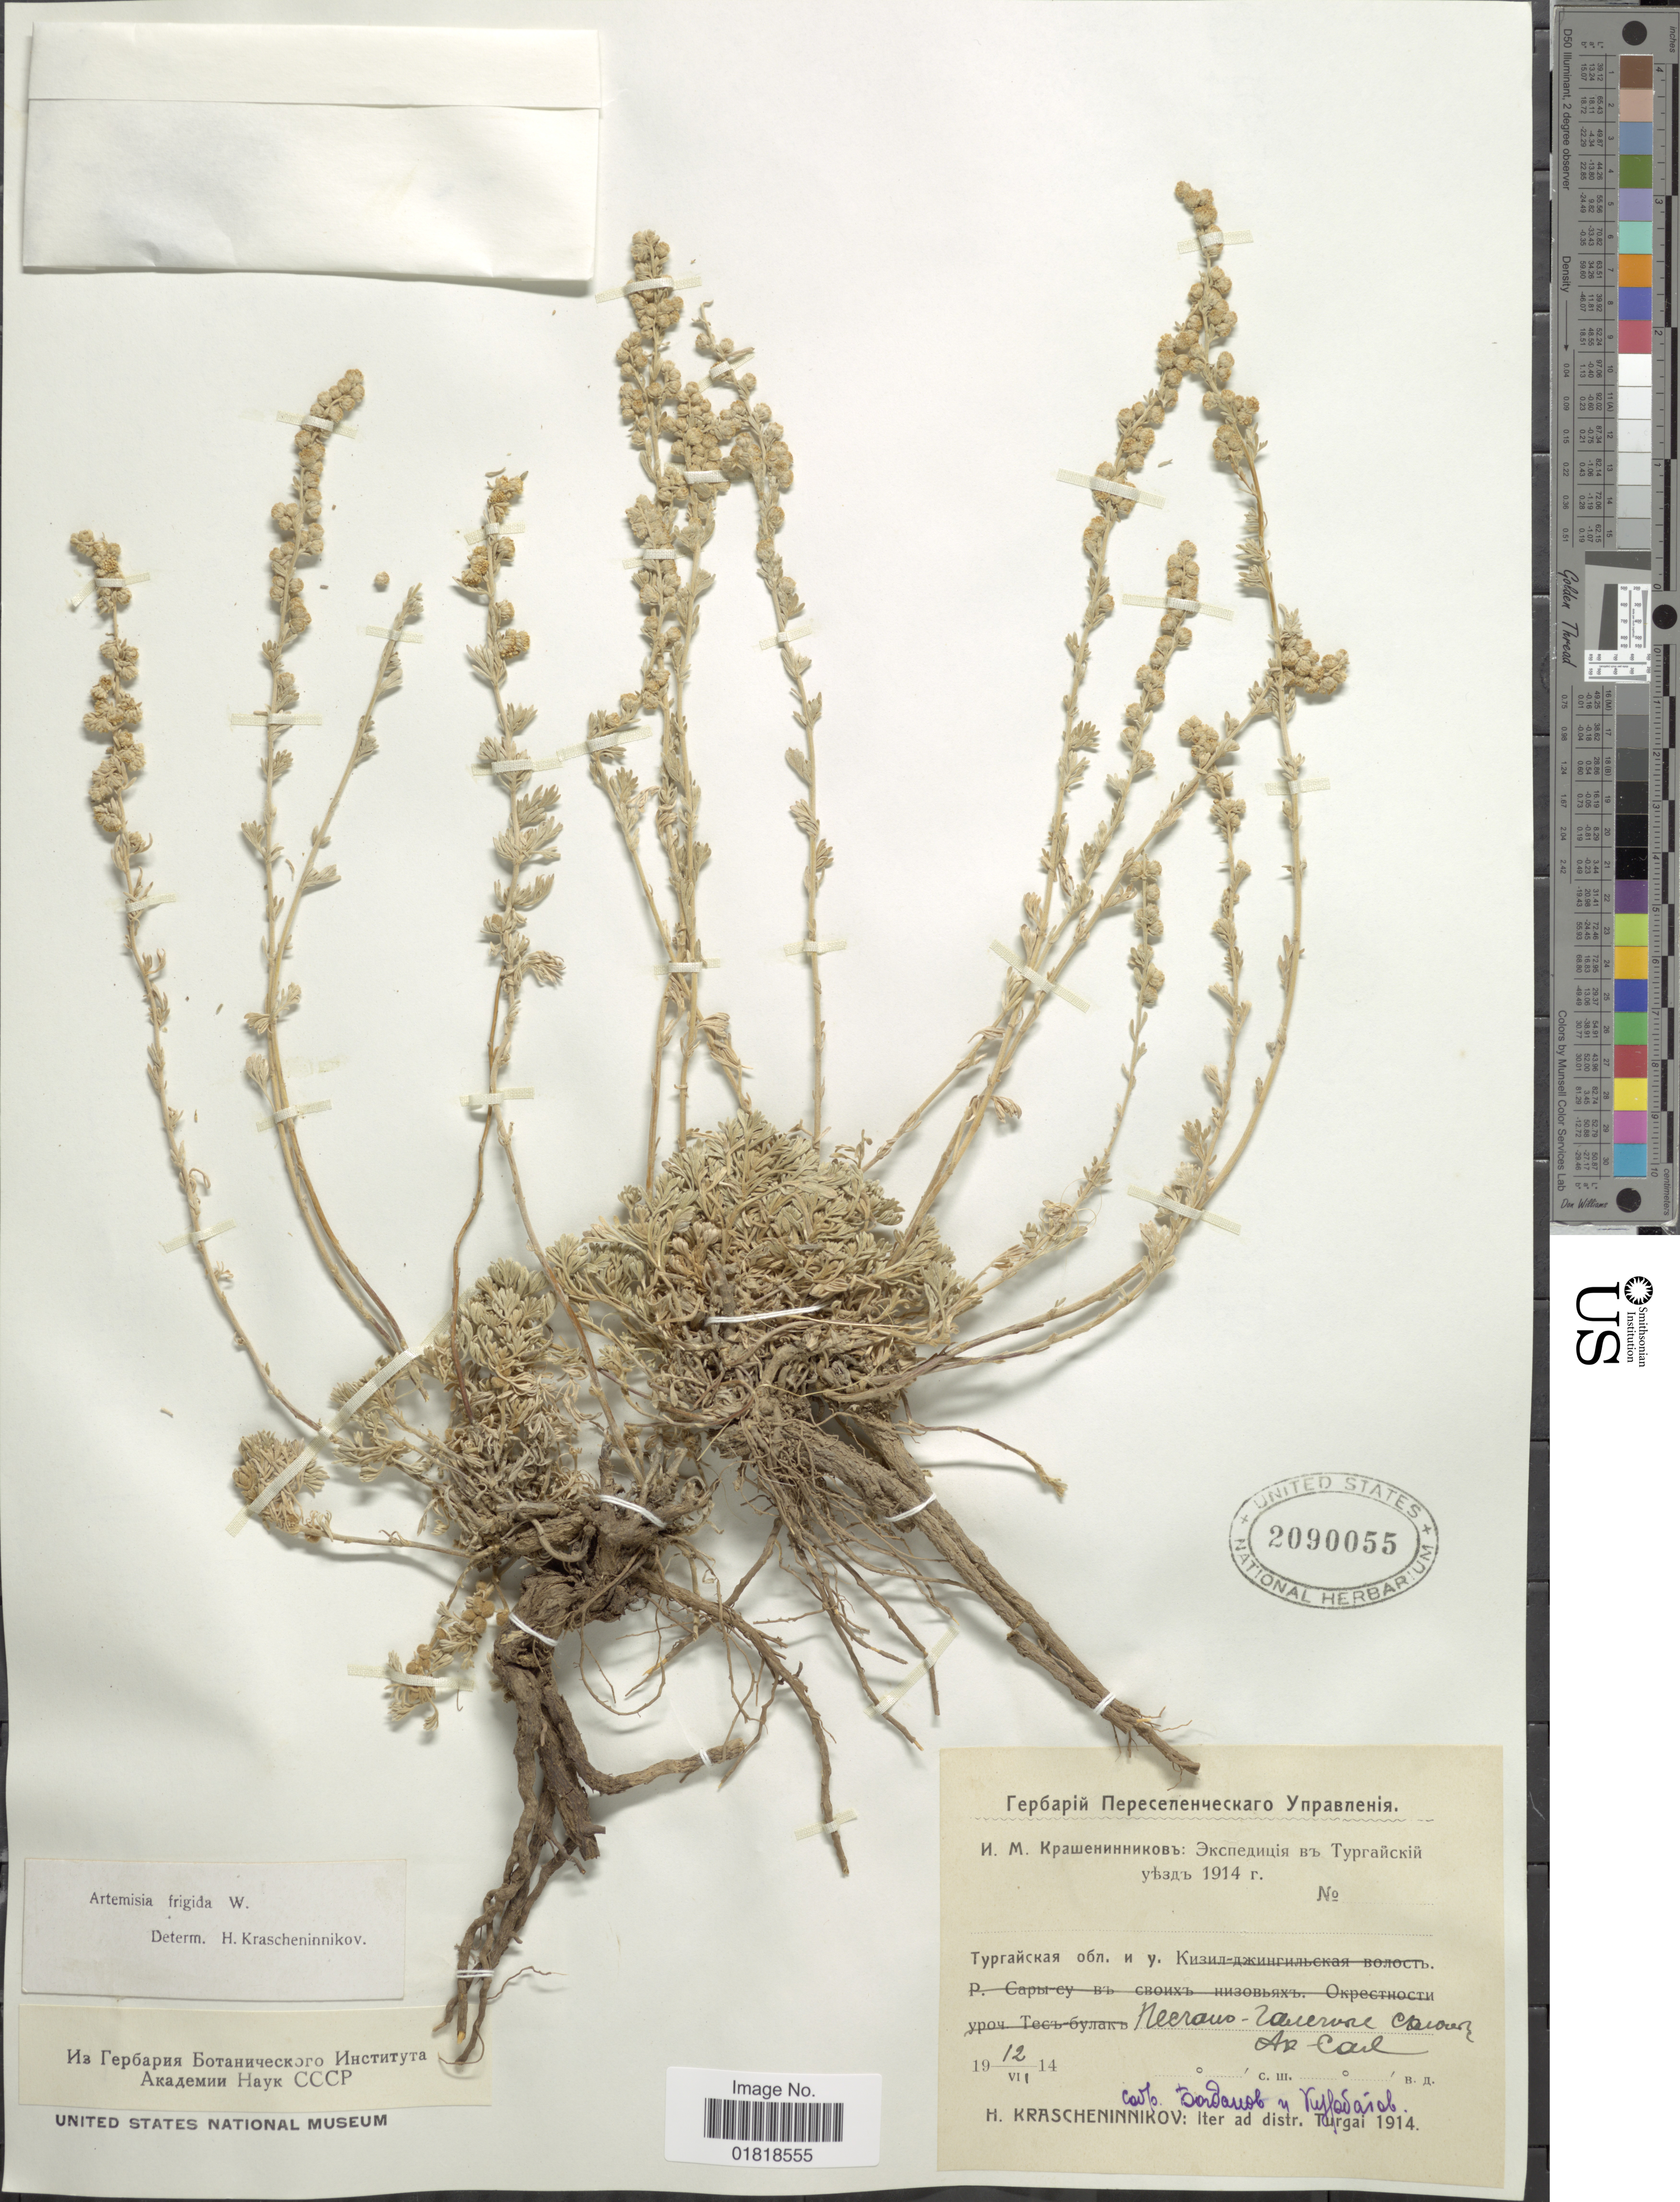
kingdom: Plantae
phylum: Tracheophyta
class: Magnoliopsida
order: Asterales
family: Asteraceae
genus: Artemisia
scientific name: Artemisia frigida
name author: Willd.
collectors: H. Krascheninnikov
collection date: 1914-07-12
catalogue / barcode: US 2090055